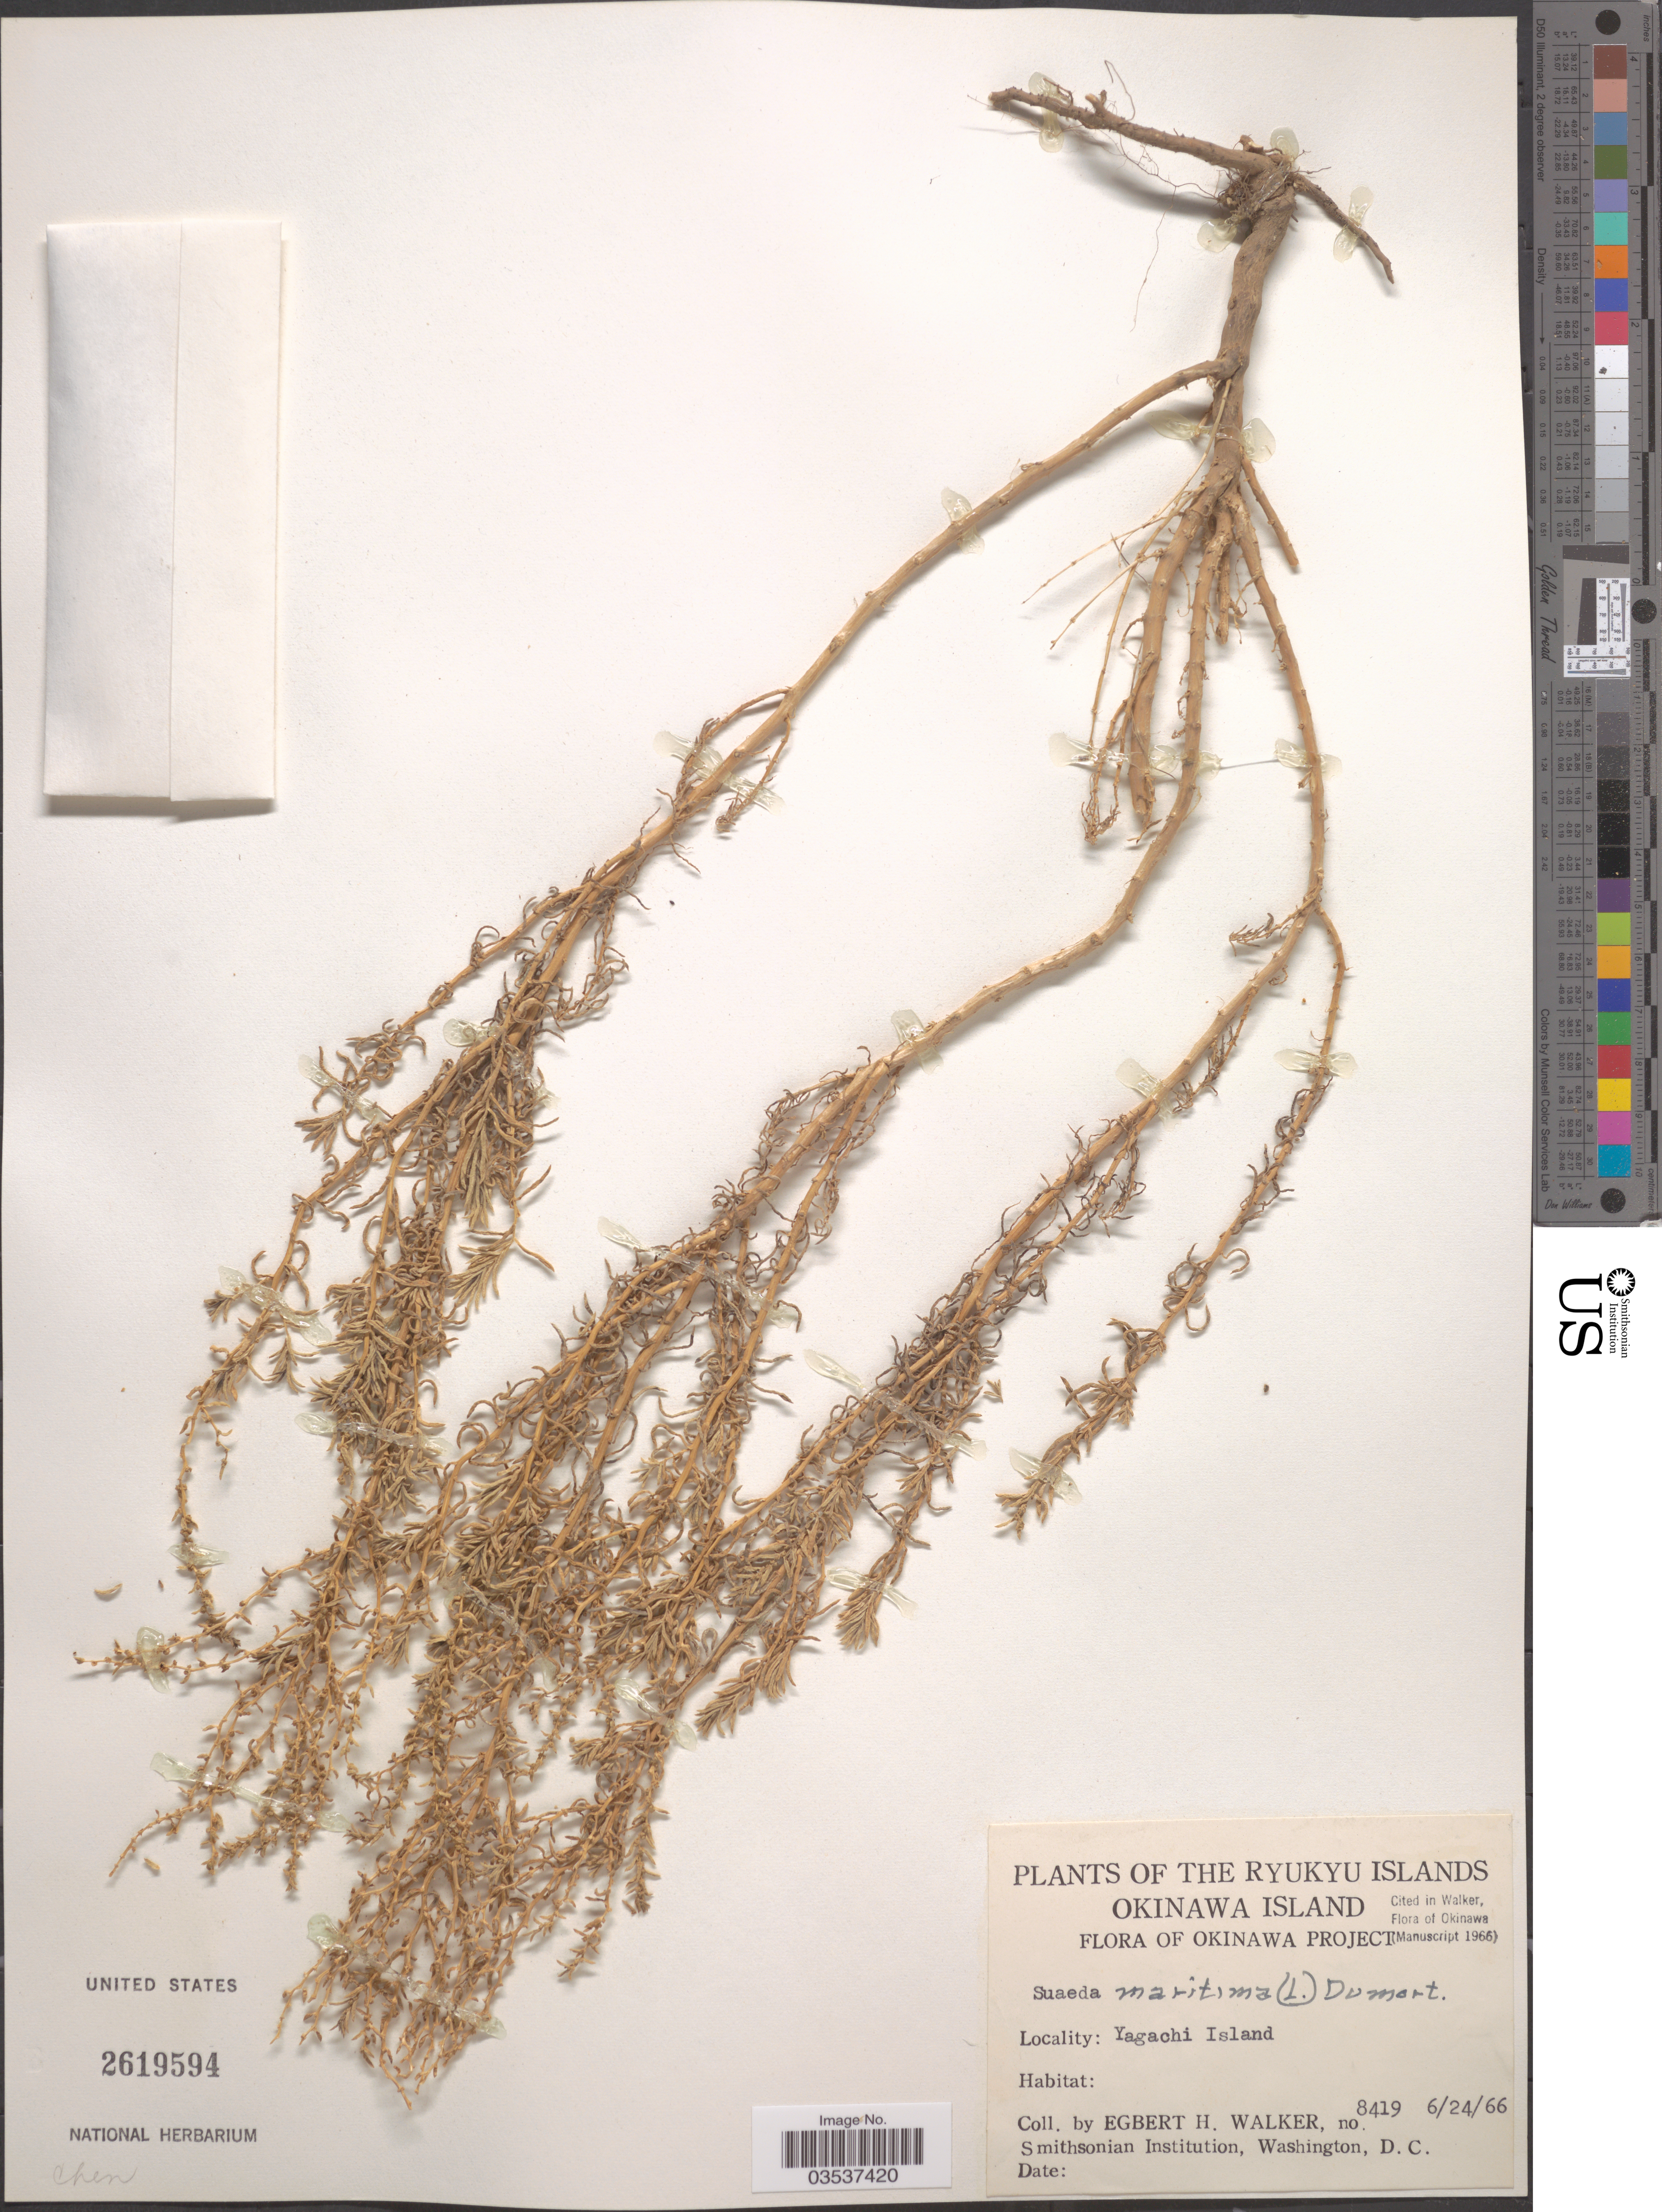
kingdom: Plantae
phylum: Tracheophyta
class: Magnoliopsida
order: Caryophyllales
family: Amaranthaceae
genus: Suaeda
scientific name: Suaeda maritima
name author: (L.) Dumort.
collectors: E. H. Walker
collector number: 8419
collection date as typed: Transcribed d/m/y: 24/6/66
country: Japan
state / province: Okinawa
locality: The Ryukyu Islands. Okinawa Island. Yagachi Island.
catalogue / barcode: US 2619594